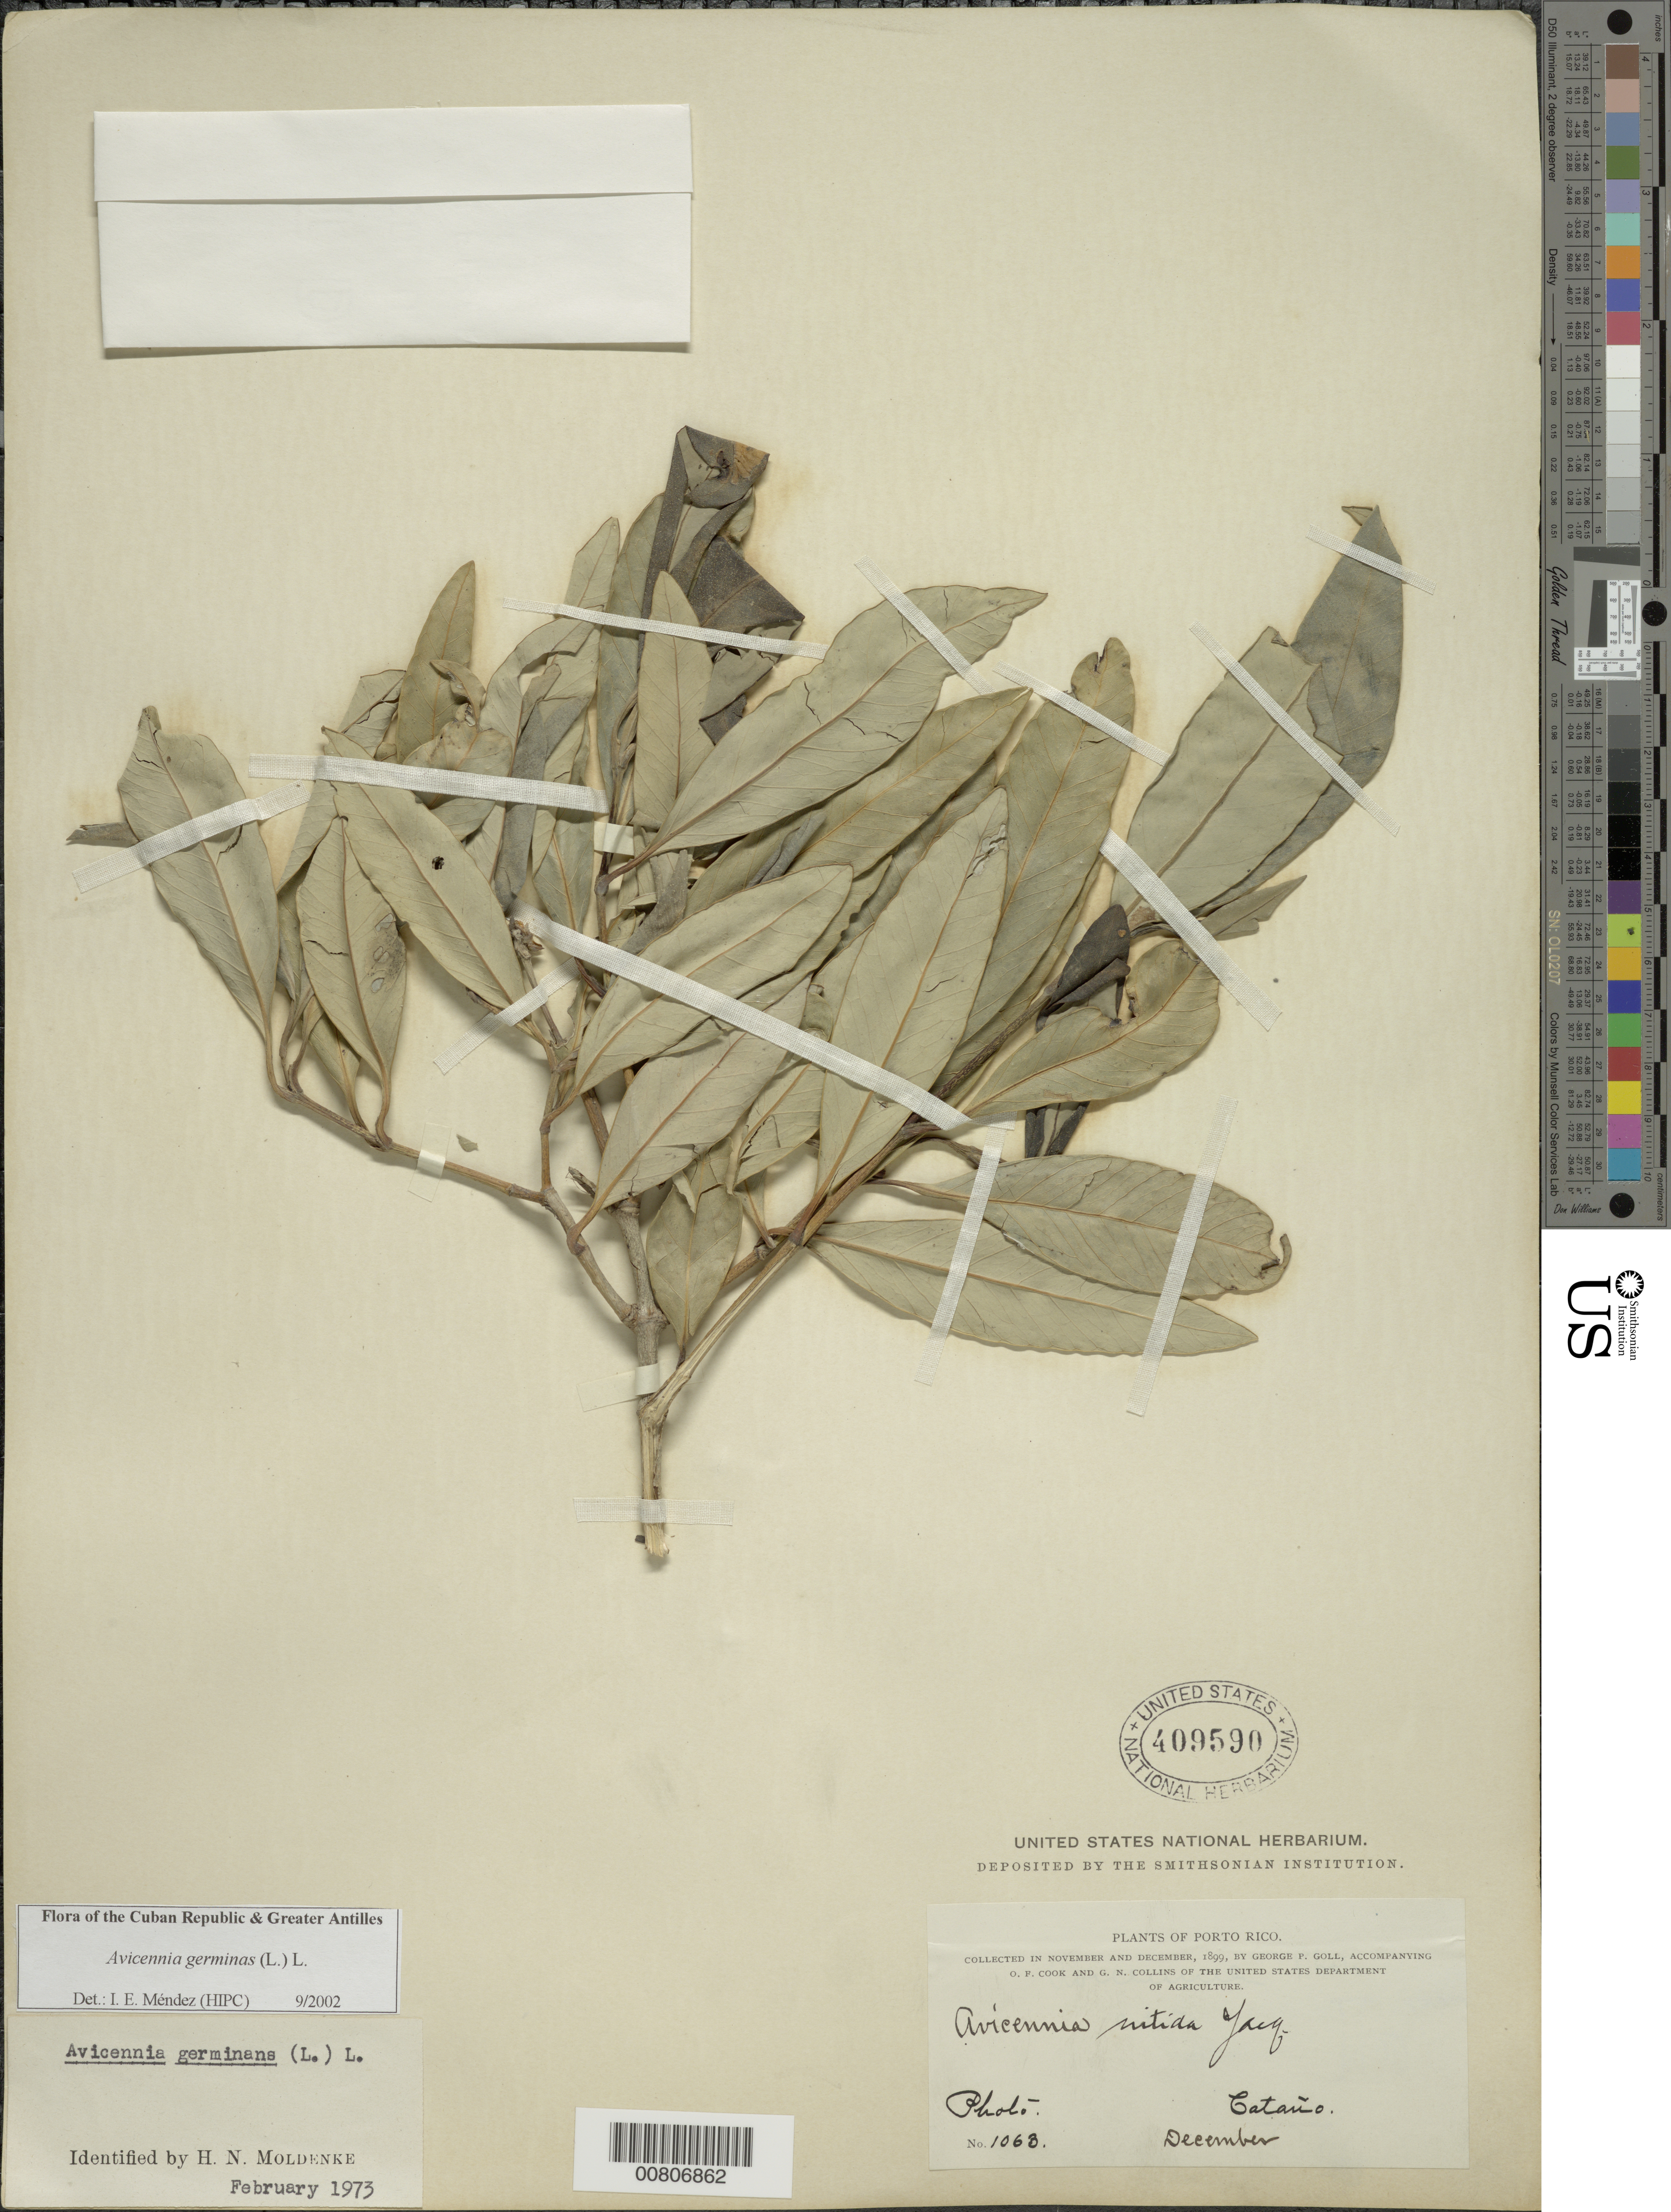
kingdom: Plantae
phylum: Tracheophyta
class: Magnoliopsida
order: Lamiales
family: Acanthaceae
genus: Avicennia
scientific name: Avicennia germinans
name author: (L.) L.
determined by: Méndez, Isidro E., (HIPC)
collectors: G. Goll, O. F. Cook & G. N. Collins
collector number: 1068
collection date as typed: Dec 1899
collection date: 1899-12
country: Puerto Rico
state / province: Cataño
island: Puerto Rico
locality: Cataño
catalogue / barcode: US 409590